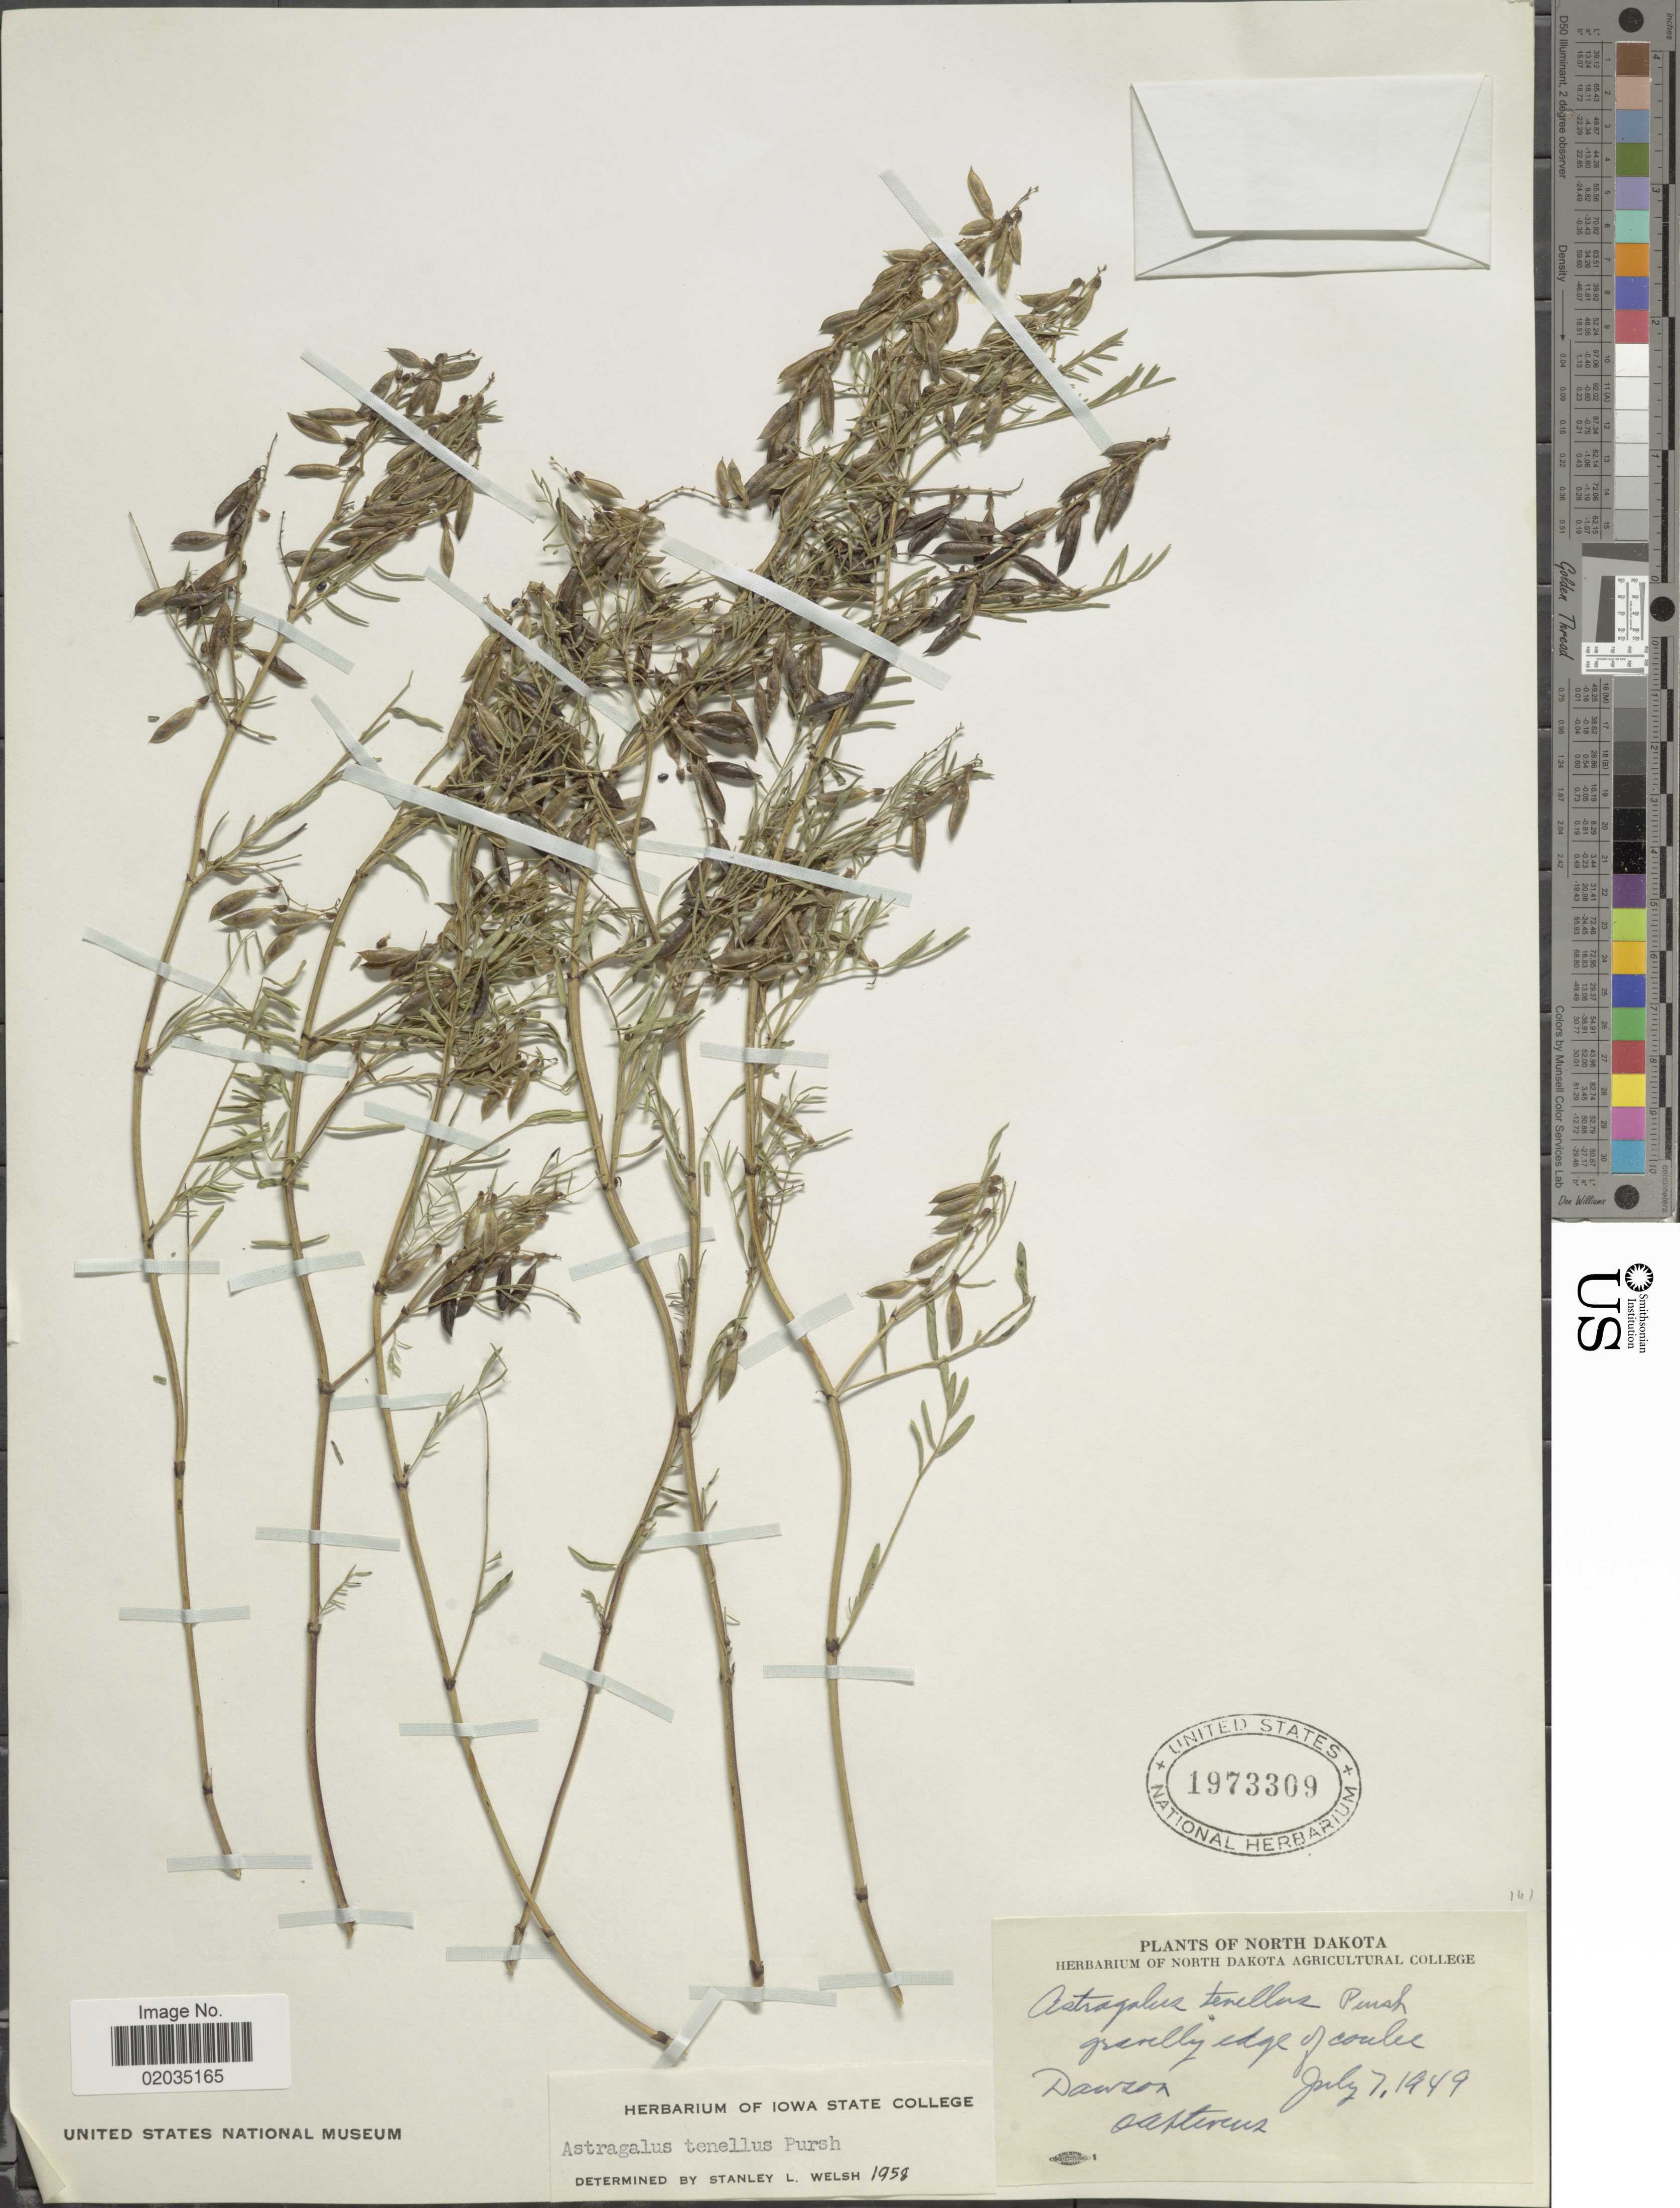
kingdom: Plantae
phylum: Tracheophyta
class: Magnoliopsida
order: Fabales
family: Fabaceae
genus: Astragalus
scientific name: Astragalus tenellus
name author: Pursh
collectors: O. A. Stevens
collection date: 1949-07-07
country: United States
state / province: North Dakota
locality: Gravelly edge of coulee, Dawson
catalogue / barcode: US 1973309